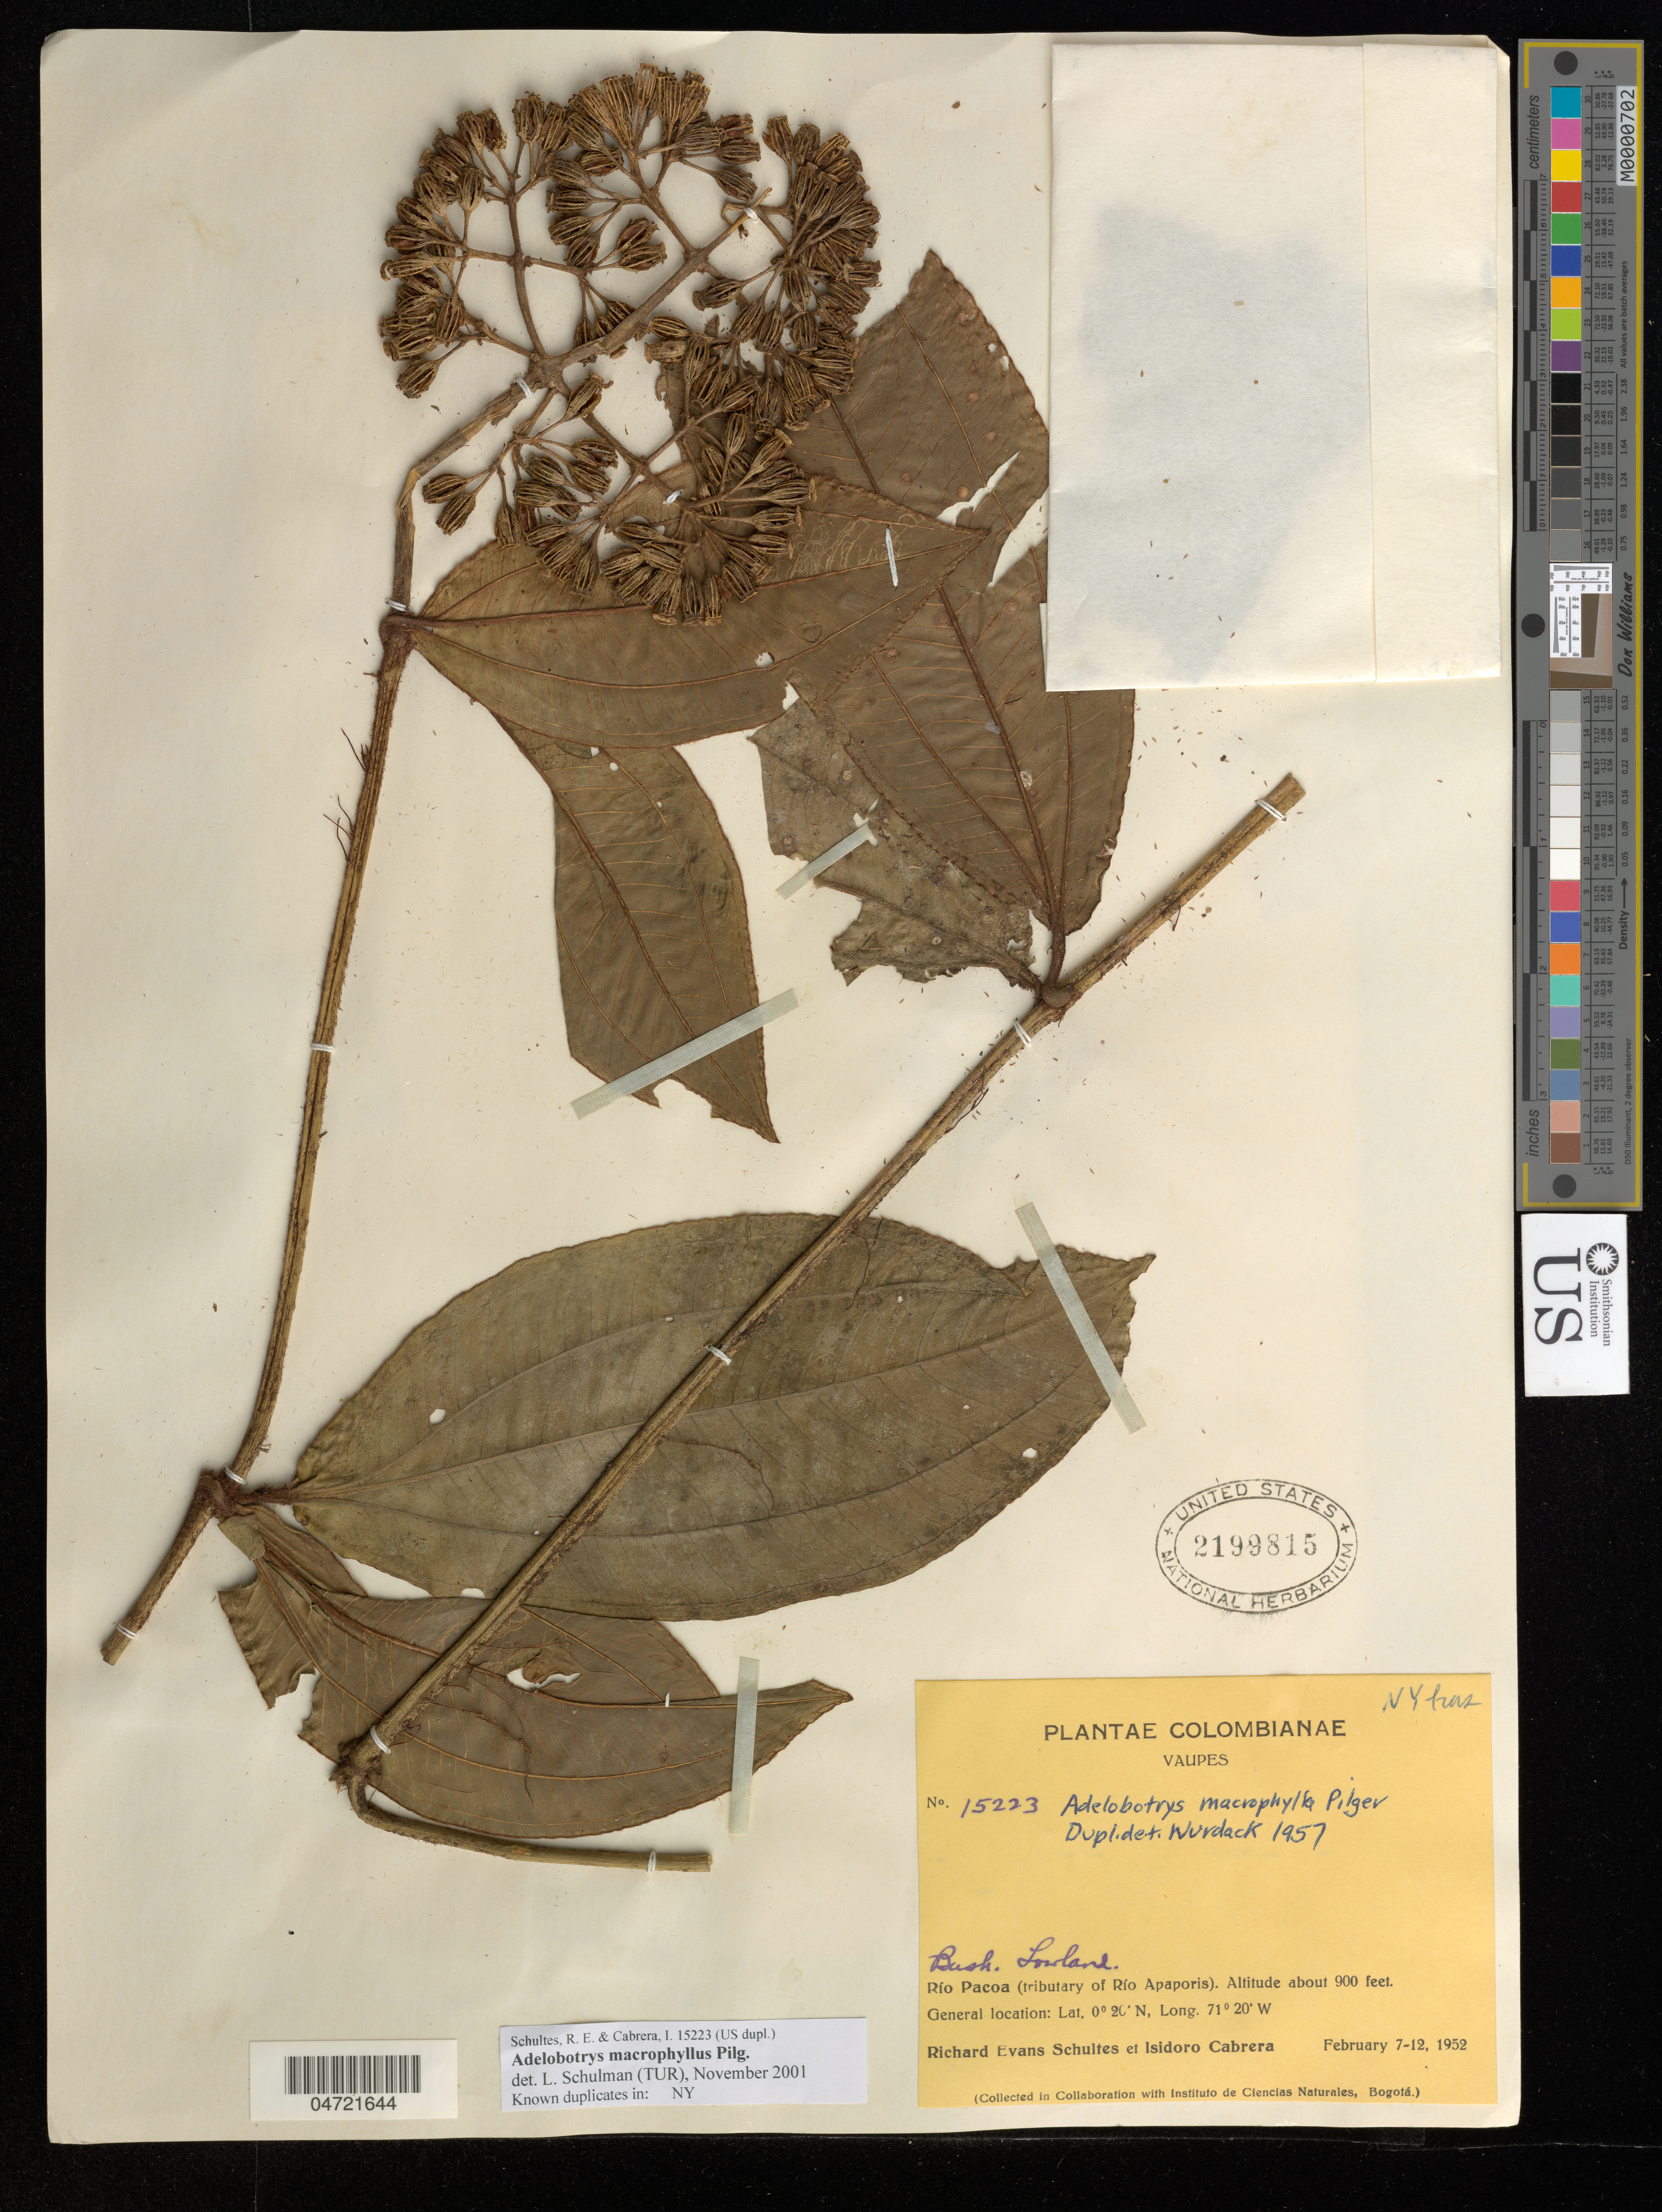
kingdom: Plantae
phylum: Tracheophyta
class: Magnoliopsida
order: Myrtales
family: Melastomataceae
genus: Adelobotrys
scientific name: Adelobotrys macrophyllus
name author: Pilg.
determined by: Schulman, Leif, (TUR), University of Turku (FINLAND)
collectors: R. E. Schultes & I. Cabrera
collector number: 15223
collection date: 1952-02-07/1952-02-12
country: Colombia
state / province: Vaupés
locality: Rio Pacoa (Tributary of Rio Apaporis)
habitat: Lowland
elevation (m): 274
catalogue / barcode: US 2199815